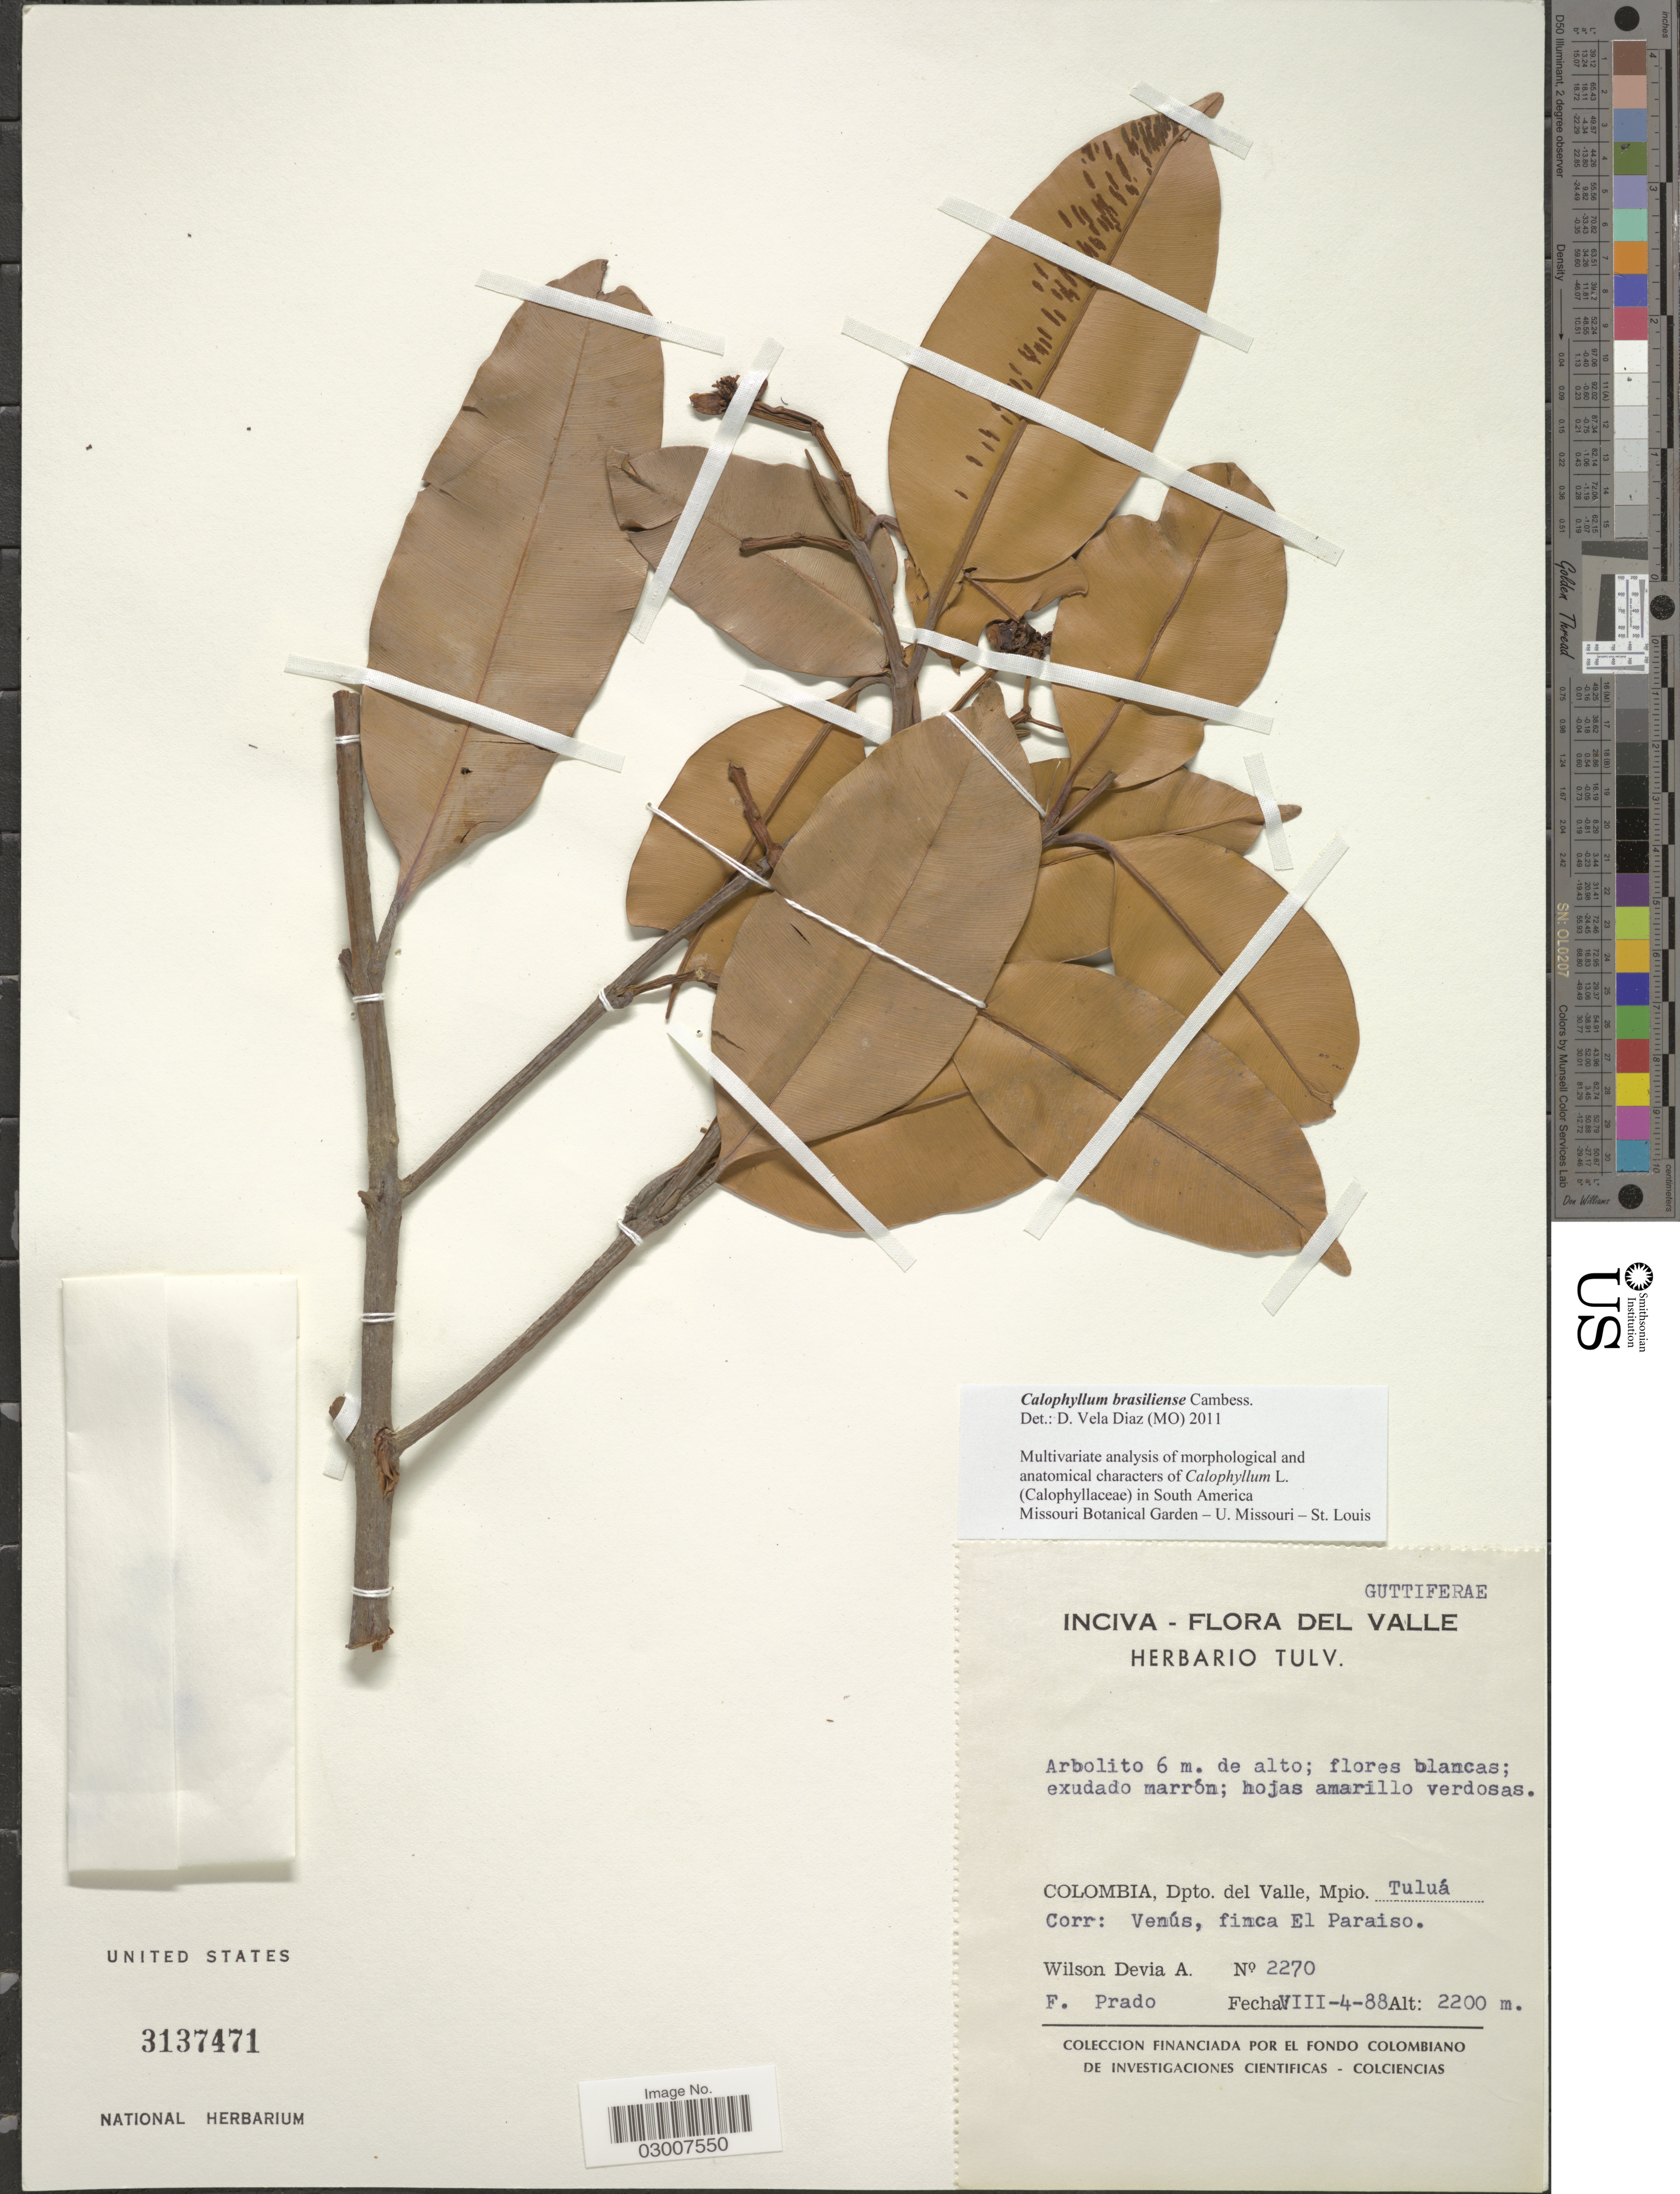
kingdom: Plantae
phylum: Tracheophyta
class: Magnoliopsida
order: Malpighiales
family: Calophyllaceae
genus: Calophyllum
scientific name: Calophyllum brasiliense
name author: Cambess.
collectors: W. Devia A. & F. Prado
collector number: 2270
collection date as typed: Transcribed d/m/y: 4/8/88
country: Colombia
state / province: Valle del Cauca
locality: Dpto. del Valle, Mpio. Tuluá. Corr: Venús, finca El Paraiso.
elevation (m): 2200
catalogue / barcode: US 3137471